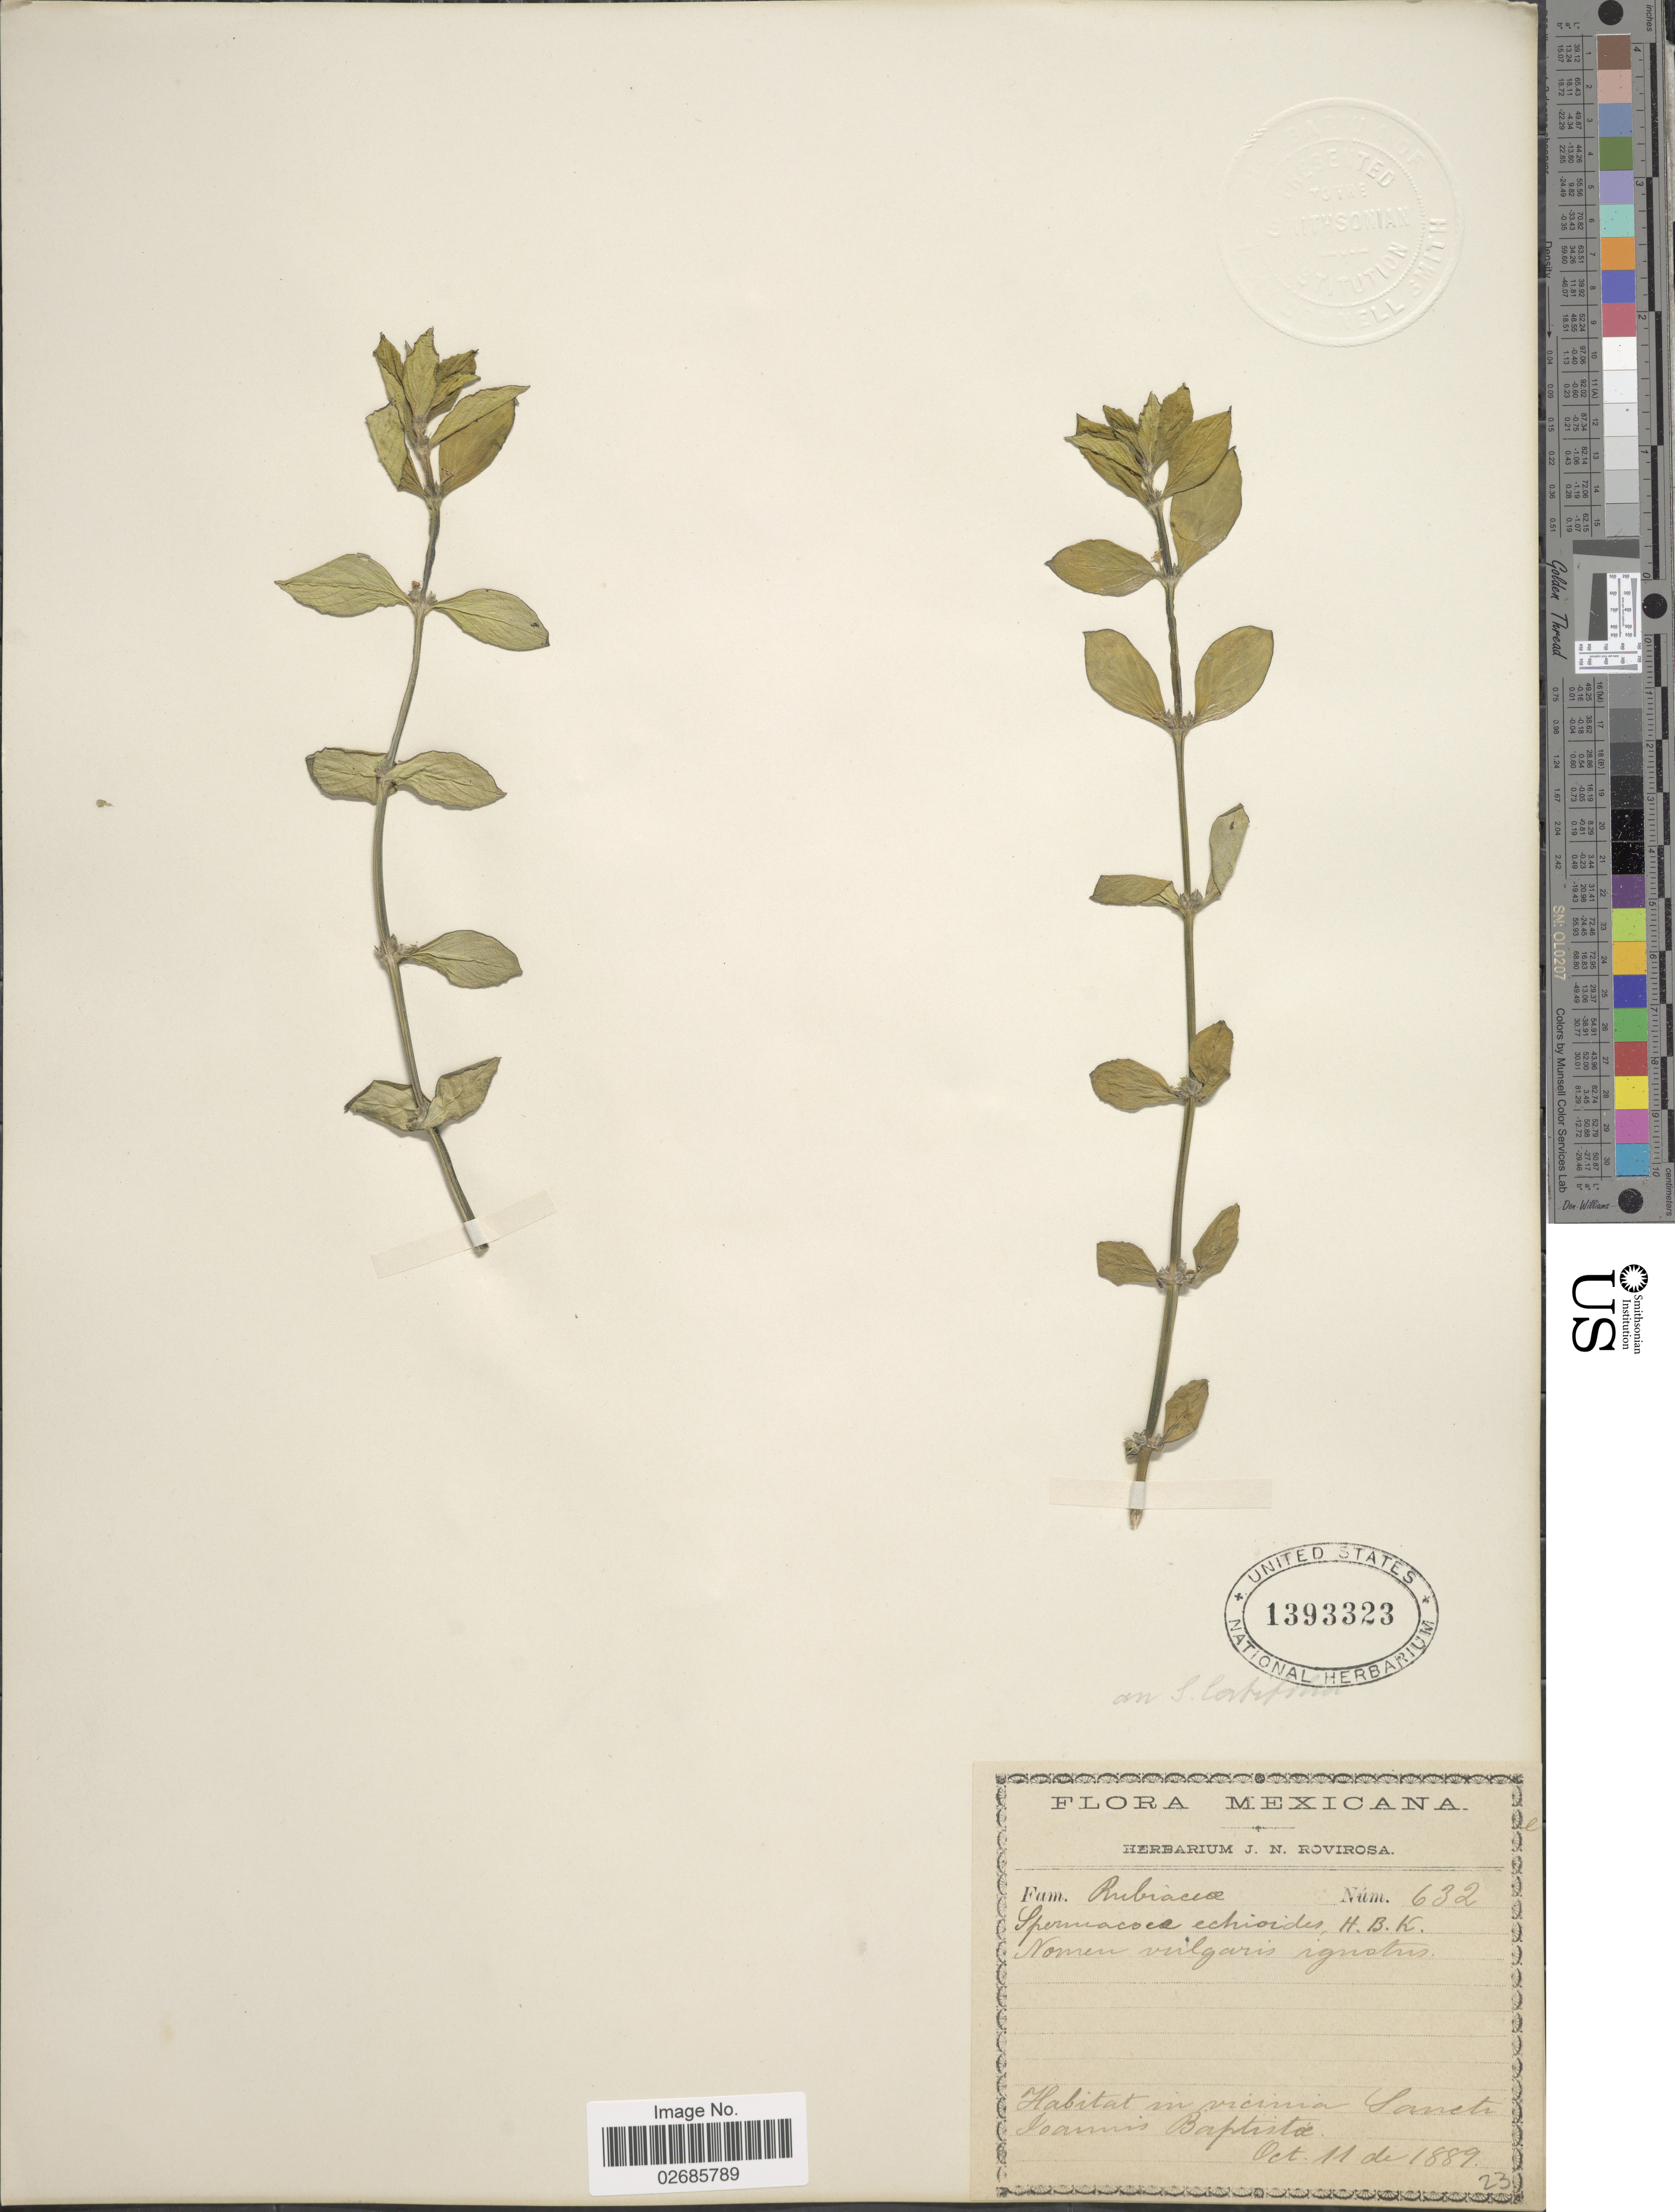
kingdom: Plantae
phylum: Tracheophyta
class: Magnoliopsida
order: Gentianales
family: Rubiaceae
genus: Borreria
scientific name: Borreria sp.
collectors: ex herb. J. N. Rovirosa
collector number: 632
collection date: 1889-10-11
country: Mexico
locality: In vicinia Sancti Ioannis Baptistae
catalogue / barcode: US 1393323